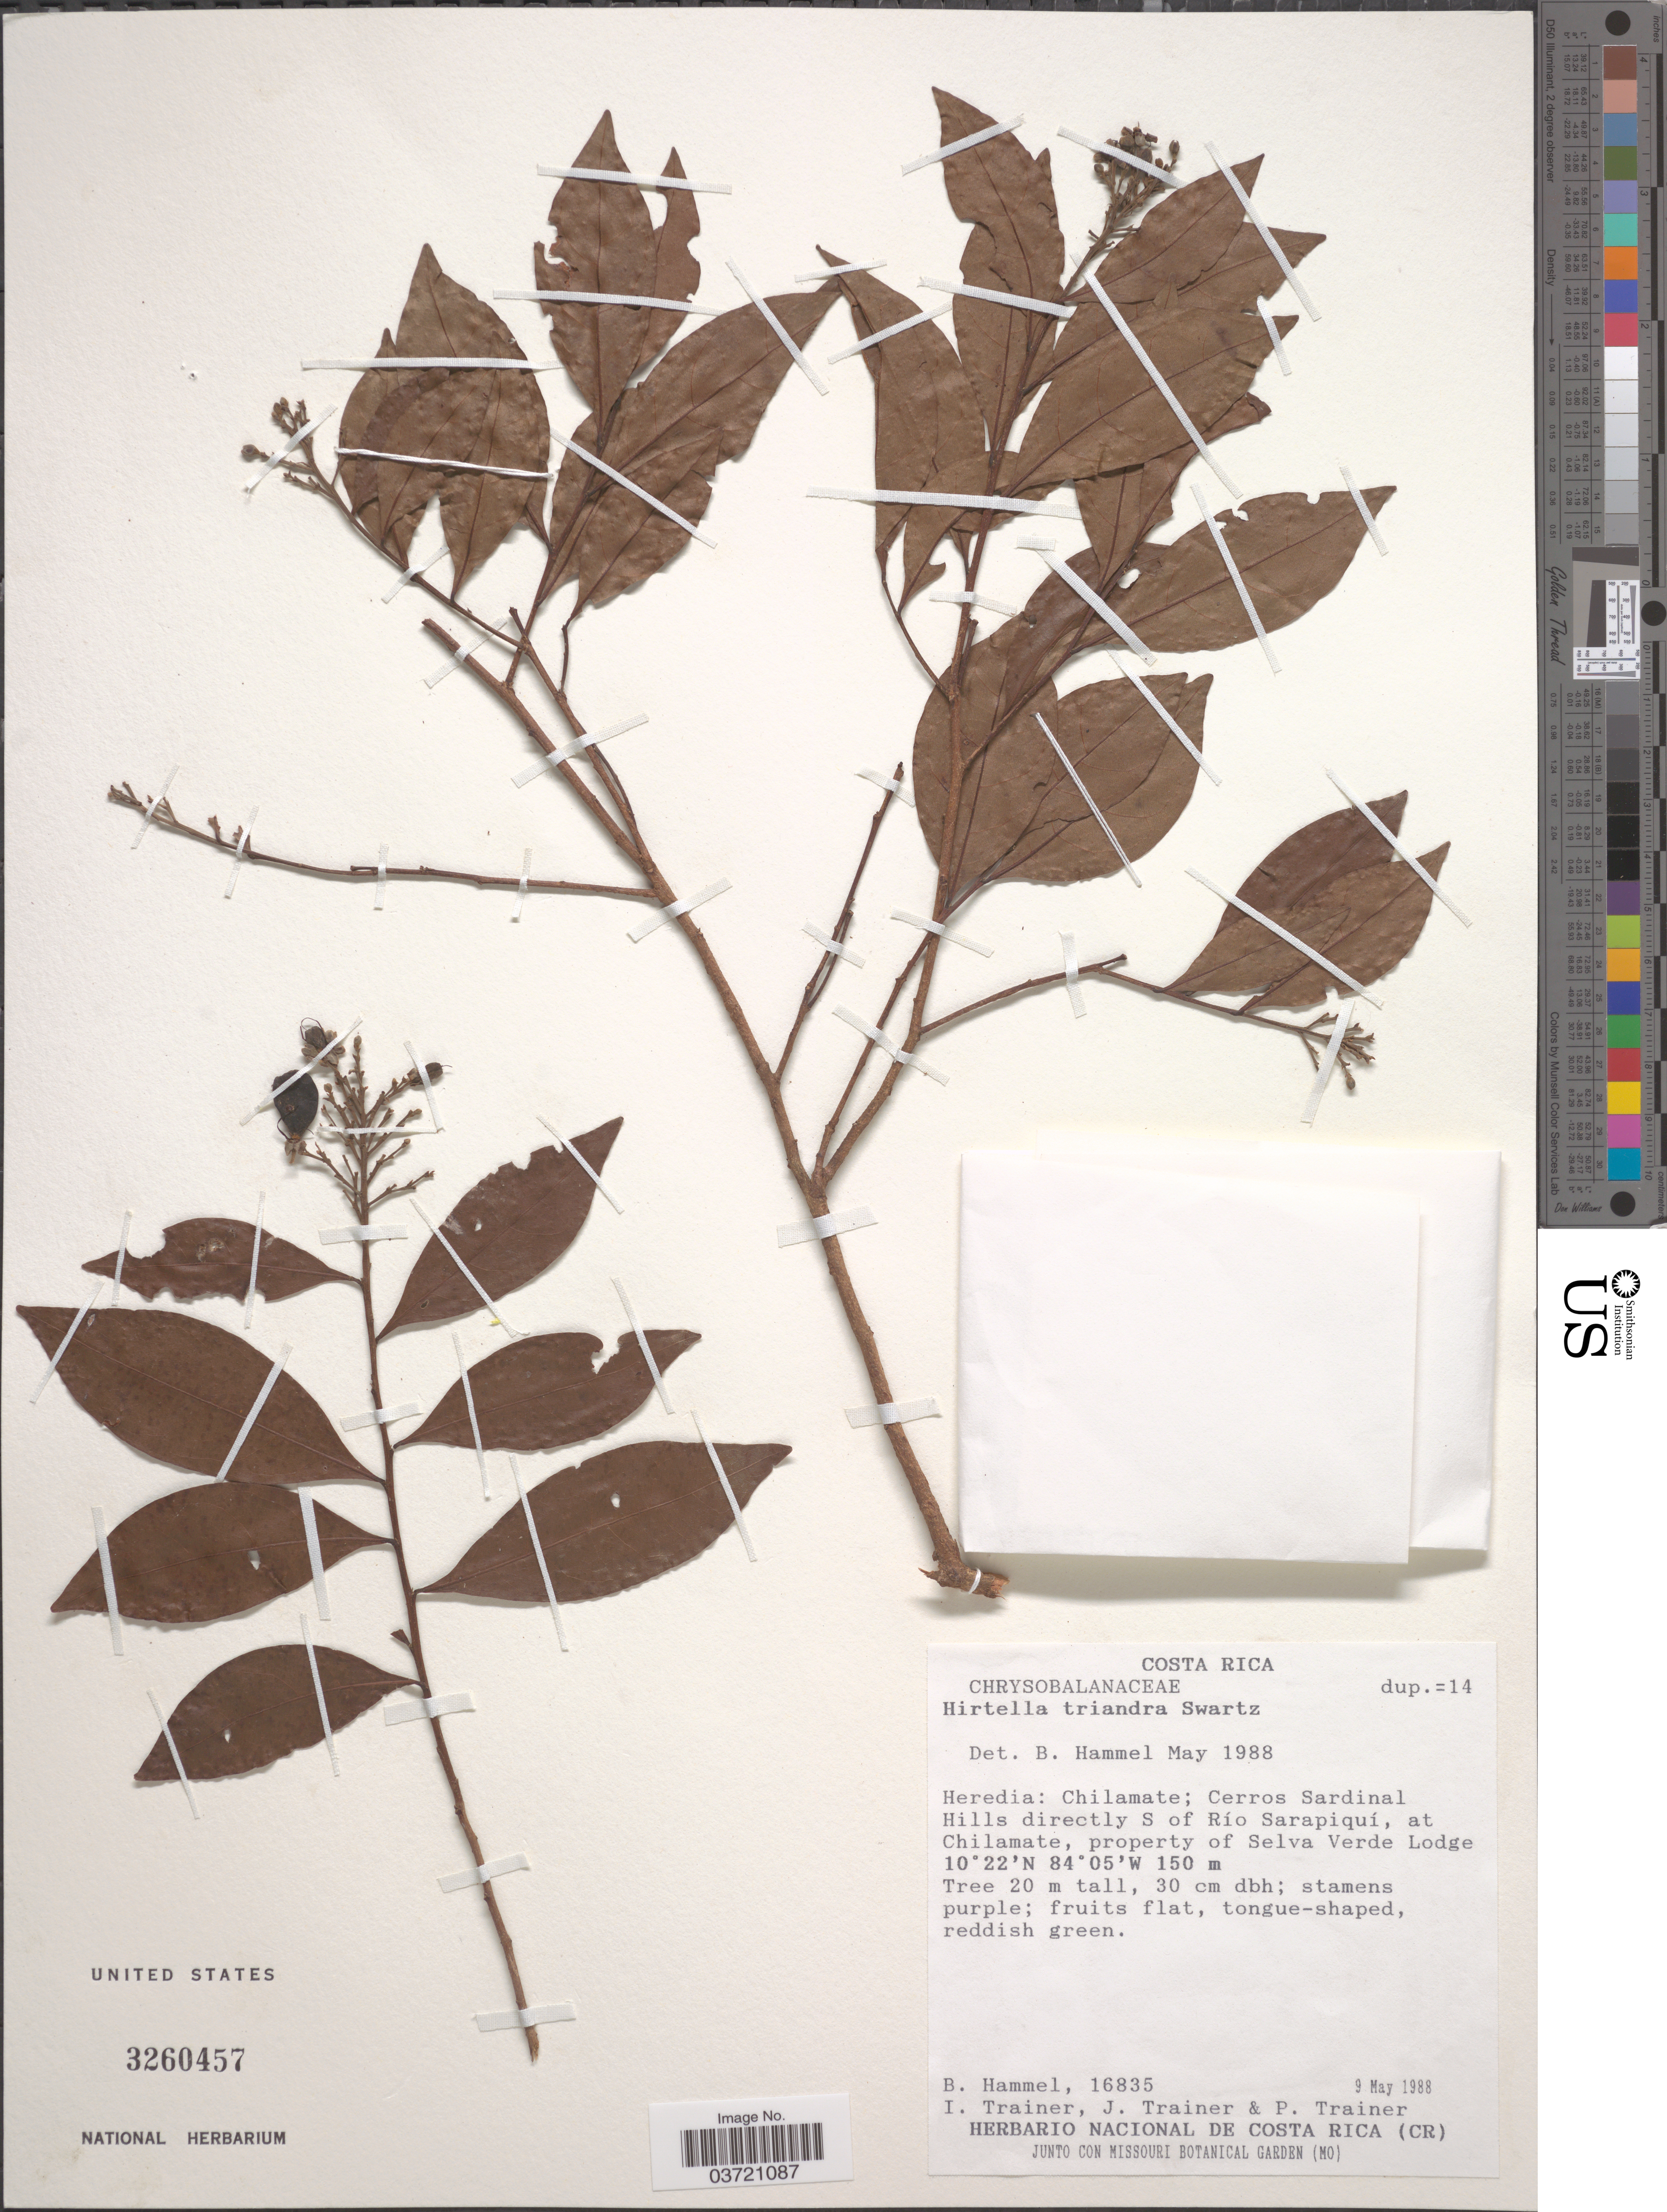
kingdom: Plantae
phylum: Tracheophyta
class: Magnoliopsida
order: Malpighiales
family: Chrysobalanaceae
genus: Hirtella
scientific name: Hirtella triandra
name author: Sw.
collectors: B. Hammel, I. Trainer, J. Trainer & P. Trainer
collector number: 16835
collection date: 1988-05-09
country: Costa Rica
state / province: Heredia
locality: Chilamate; Cerros Sardinal Hills directly S of Río Sarapiquí, at Chilamate, property of Selva Verde Lodge.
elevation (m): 150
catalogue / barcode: US 3260457